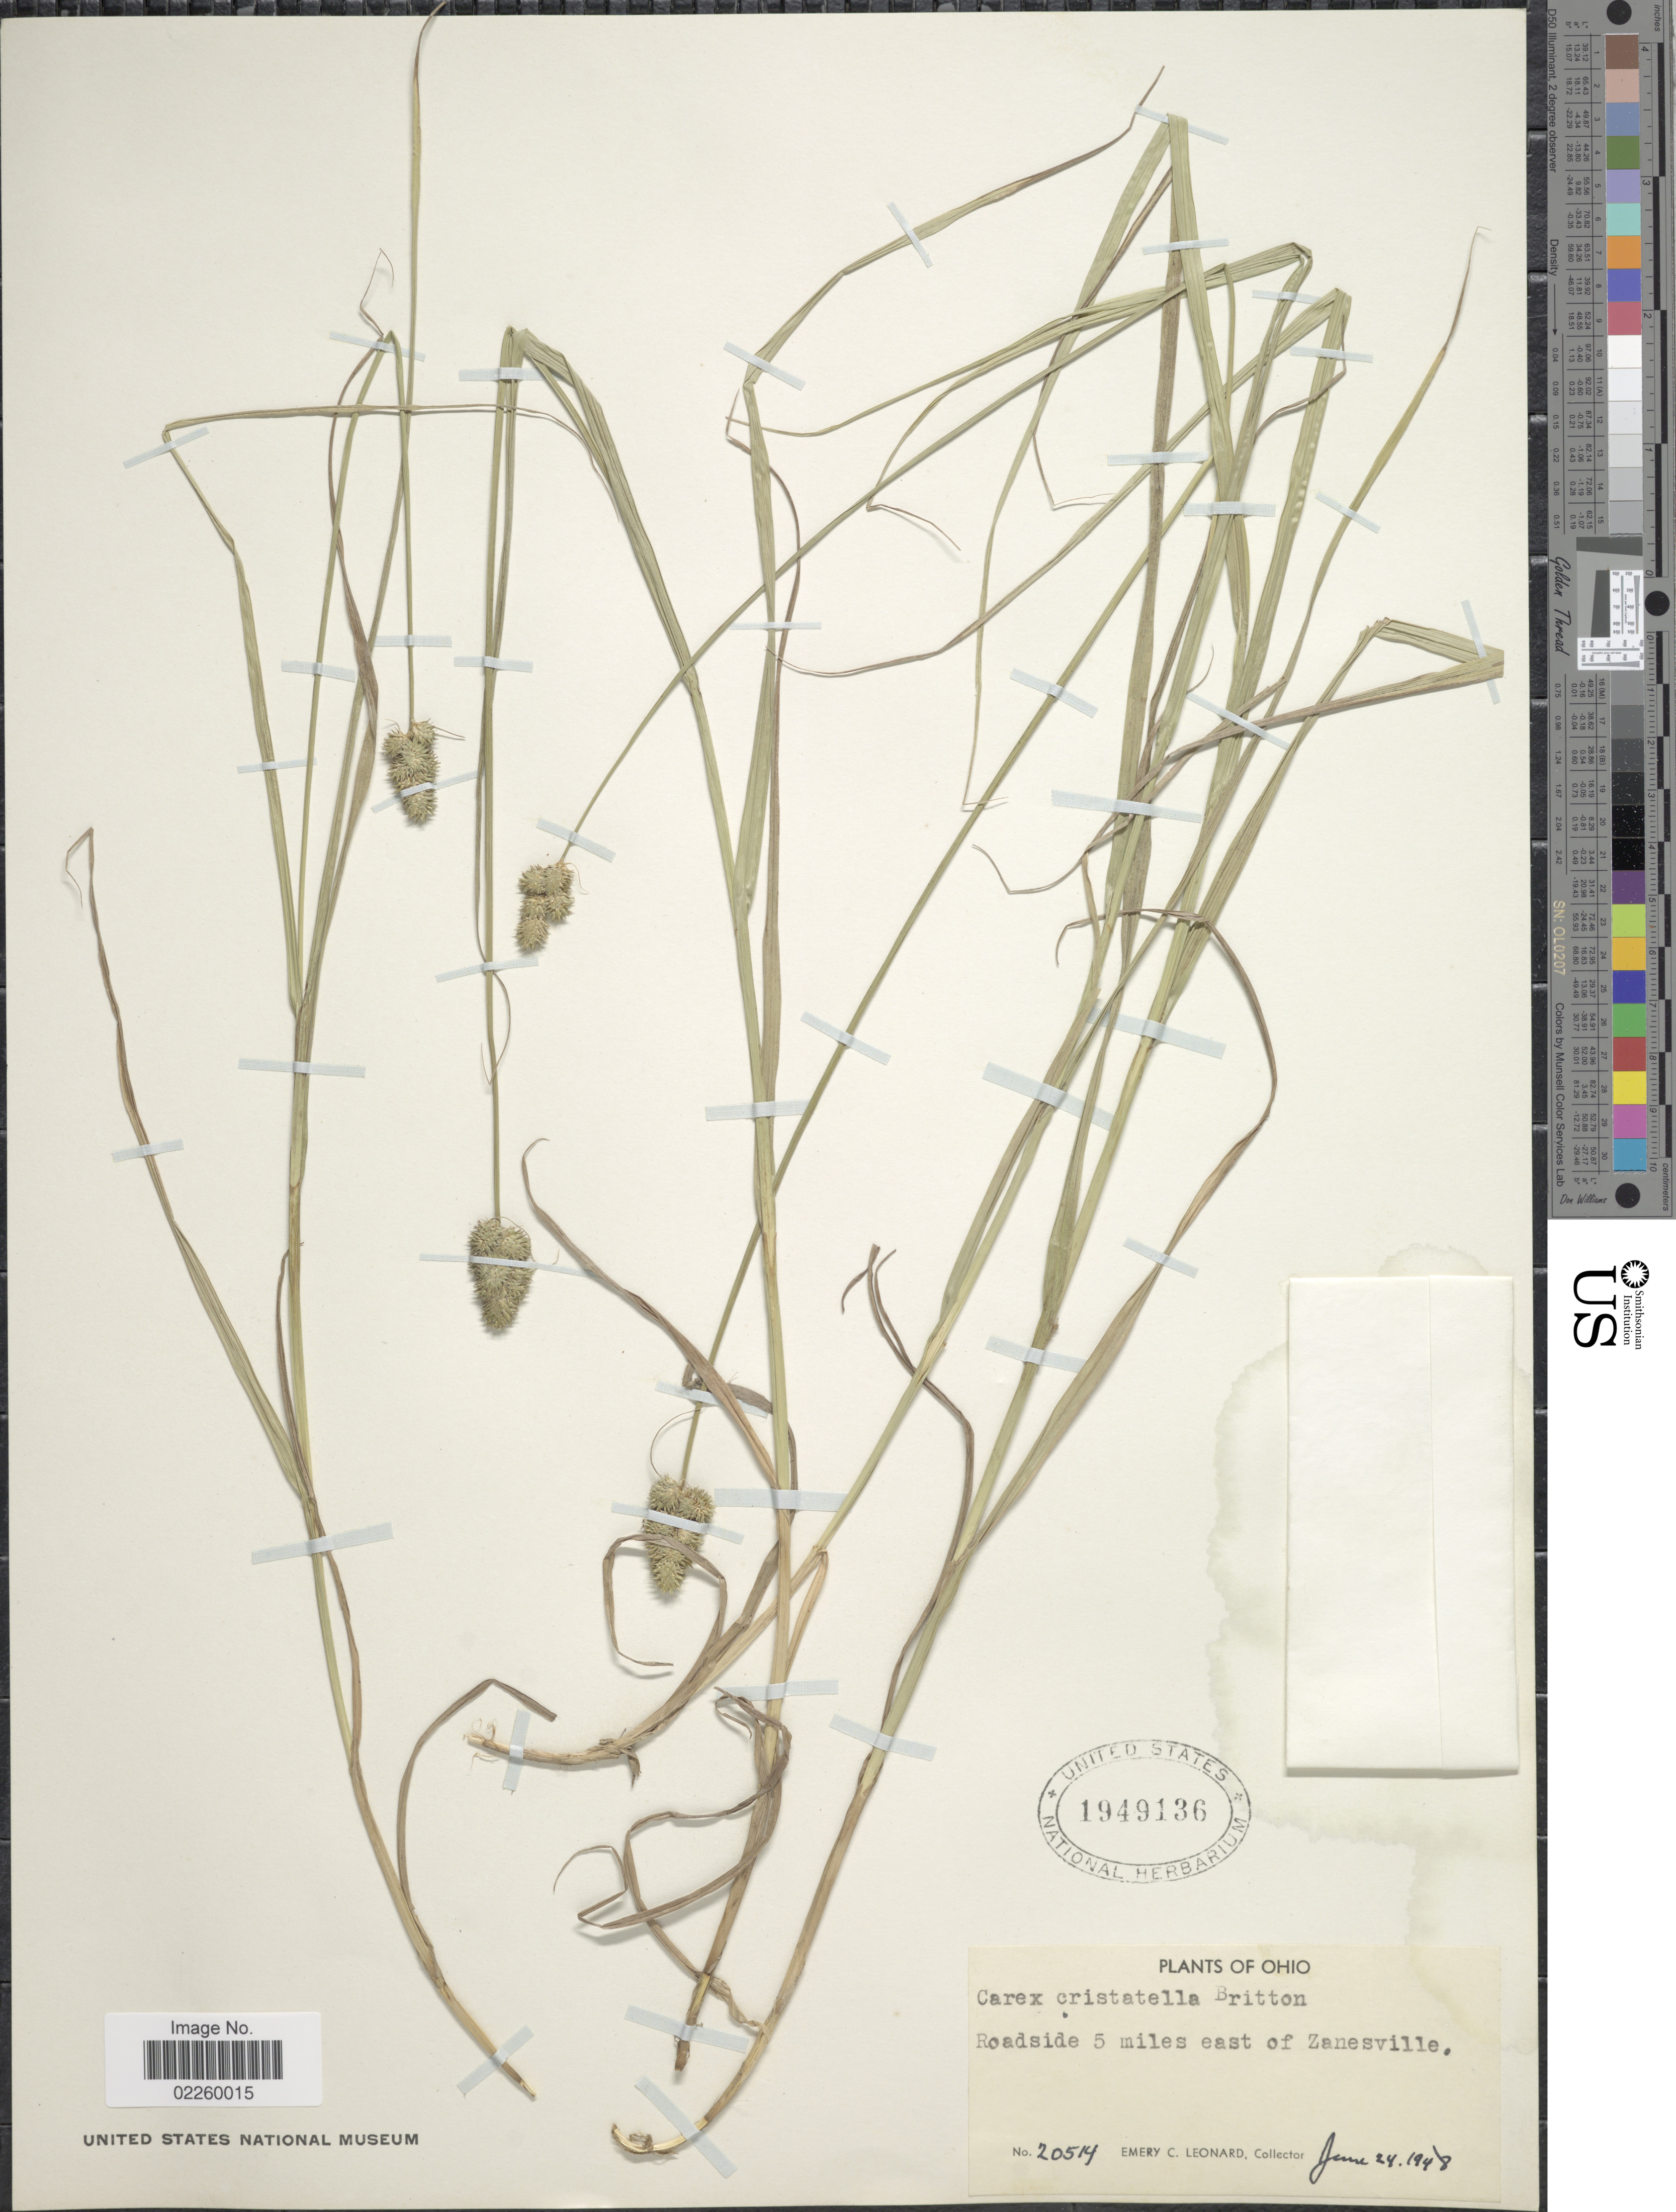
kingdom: Plantae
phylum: Tracheophyta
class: Liliopsida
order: Poales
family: Cyperaceae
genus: Carex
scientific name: Carex cristatella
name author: Britton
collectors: E. C. Leonard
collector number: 20514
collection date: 1948-06-24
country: United States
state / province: Ohio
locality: Roadside 5 miles east of Zanesville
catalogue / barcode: US 1949136